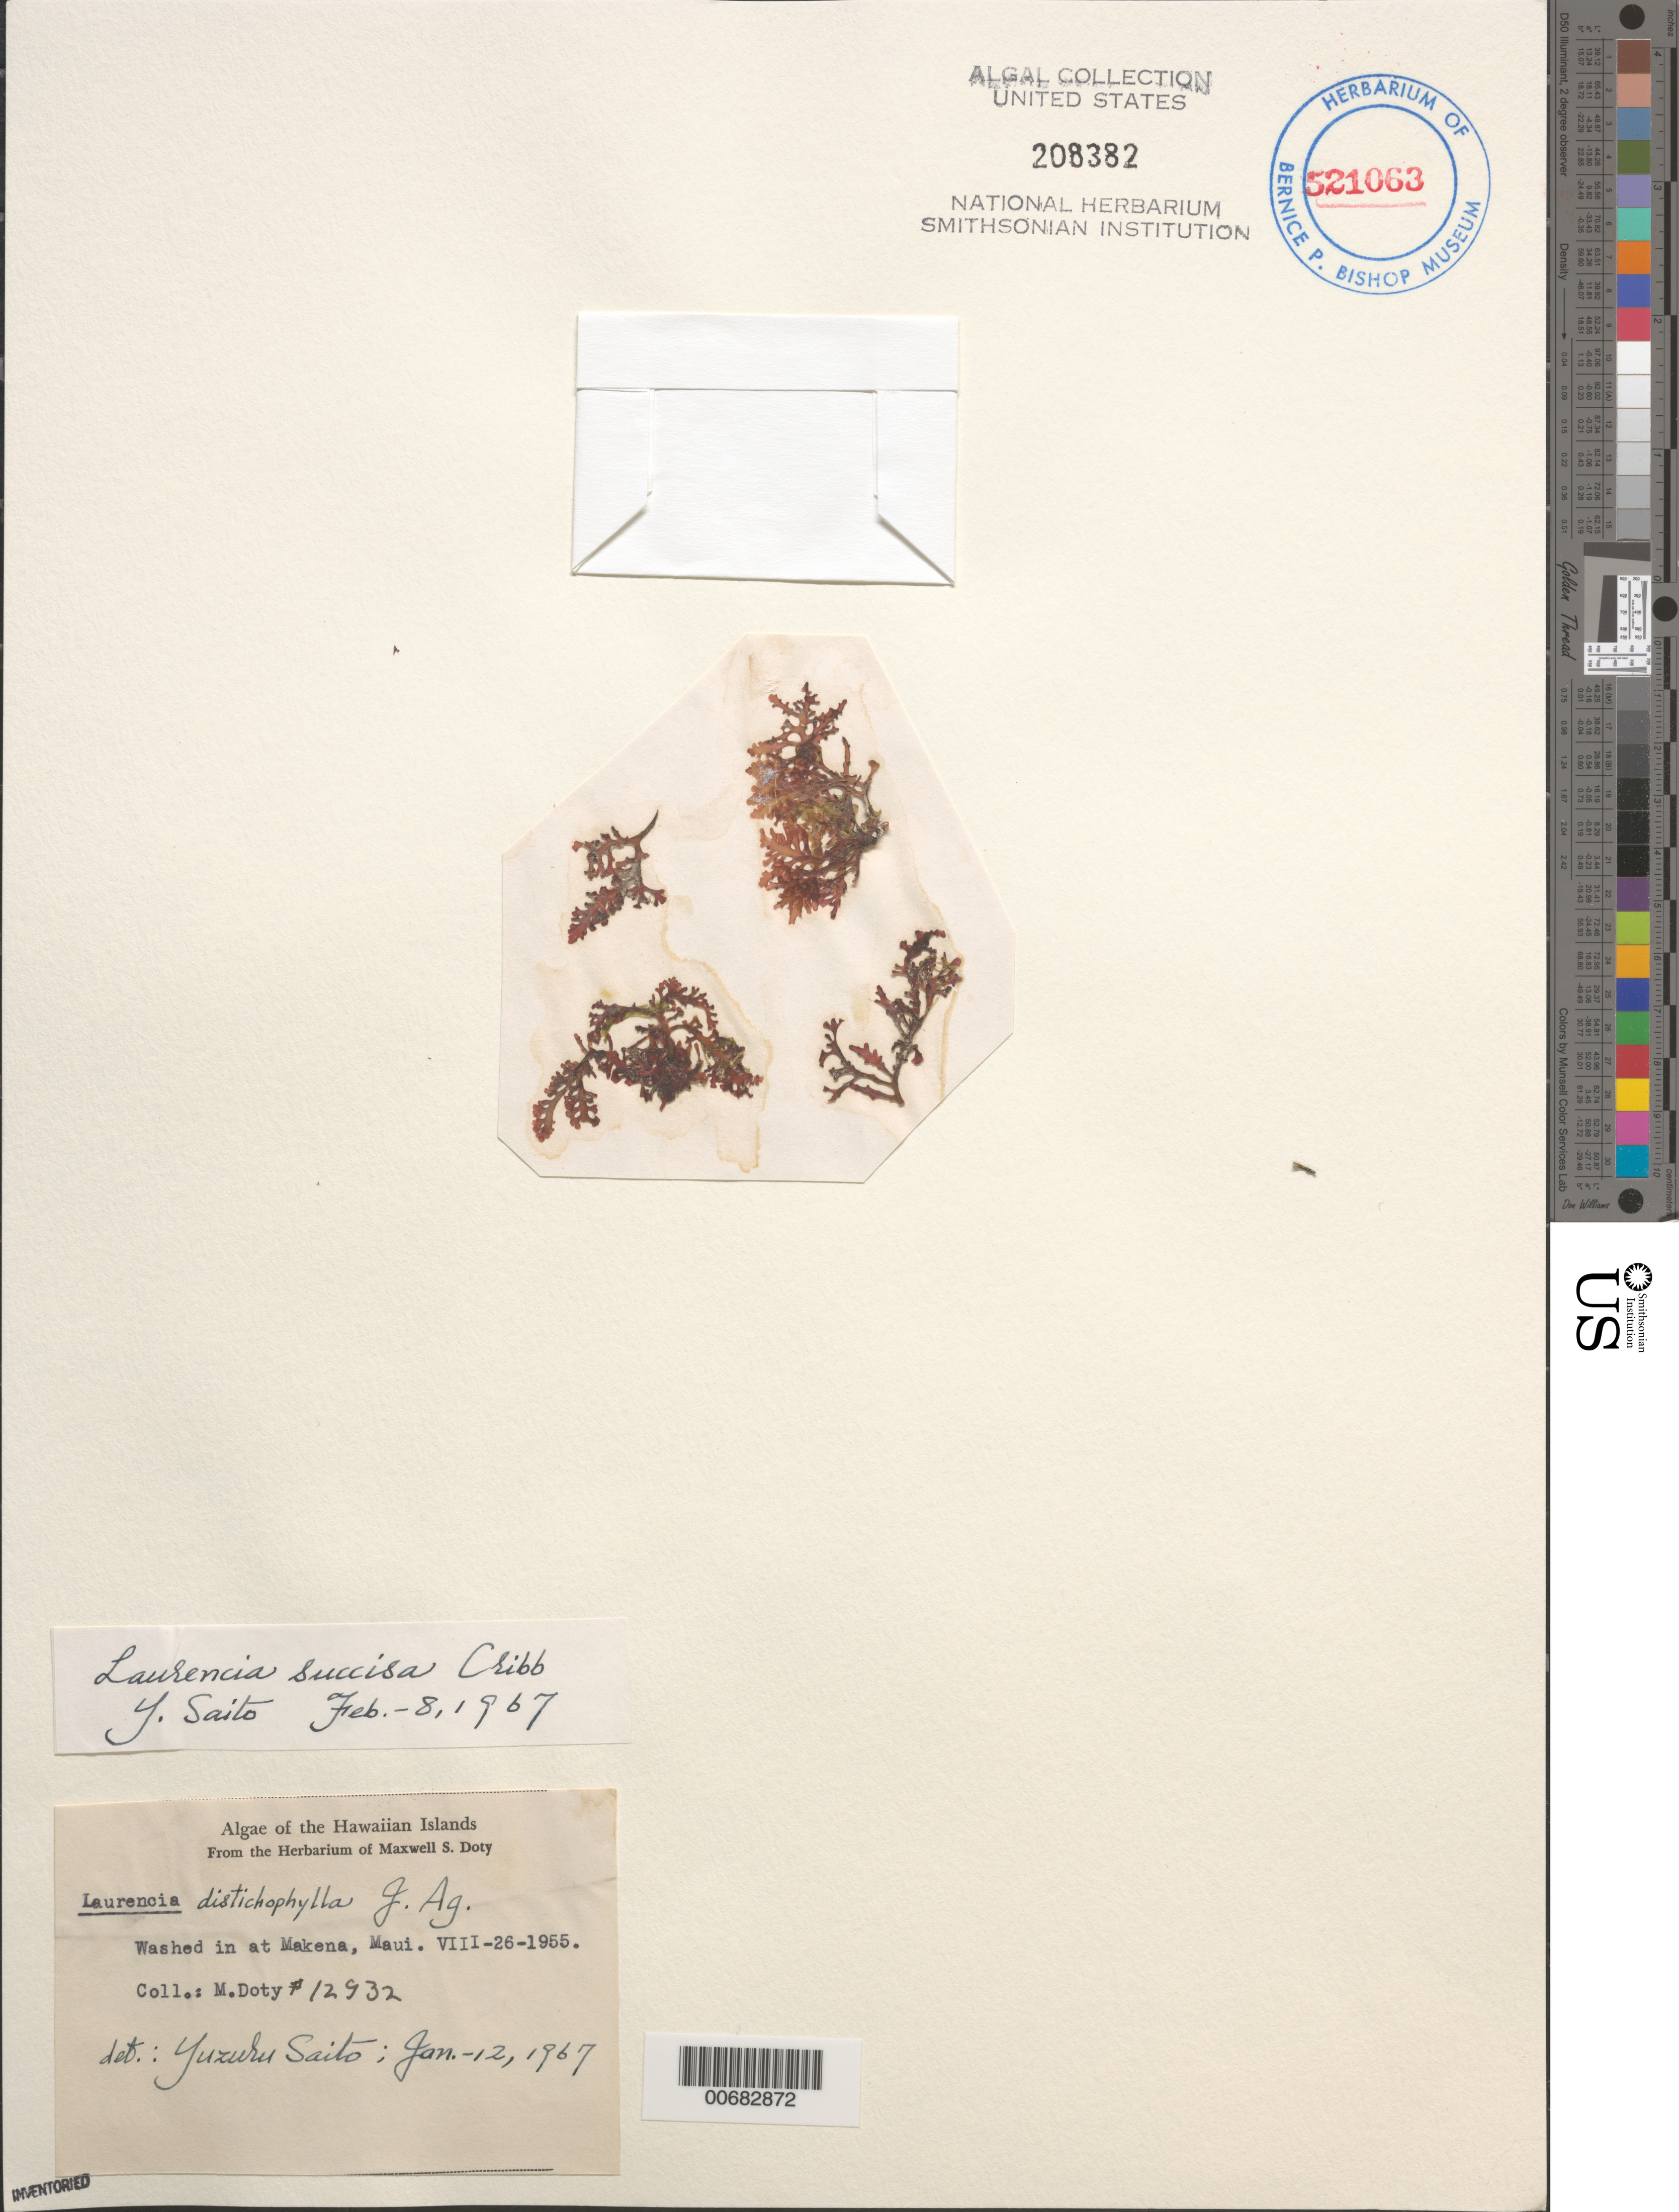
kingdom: Plantae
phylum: Rhodophyta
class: Florideophyceae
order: Ceramiales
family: Rhodomelaceae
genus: Laurencia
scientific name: Laurencia succisa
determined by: Saito, Y.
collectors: M. S. Doty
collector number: MSD 12932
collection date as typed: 26 Aug 1955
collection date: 1955-08-26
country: United States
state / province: Hawaii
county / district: Maui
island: Maui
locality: Makena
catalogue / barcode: US 208382